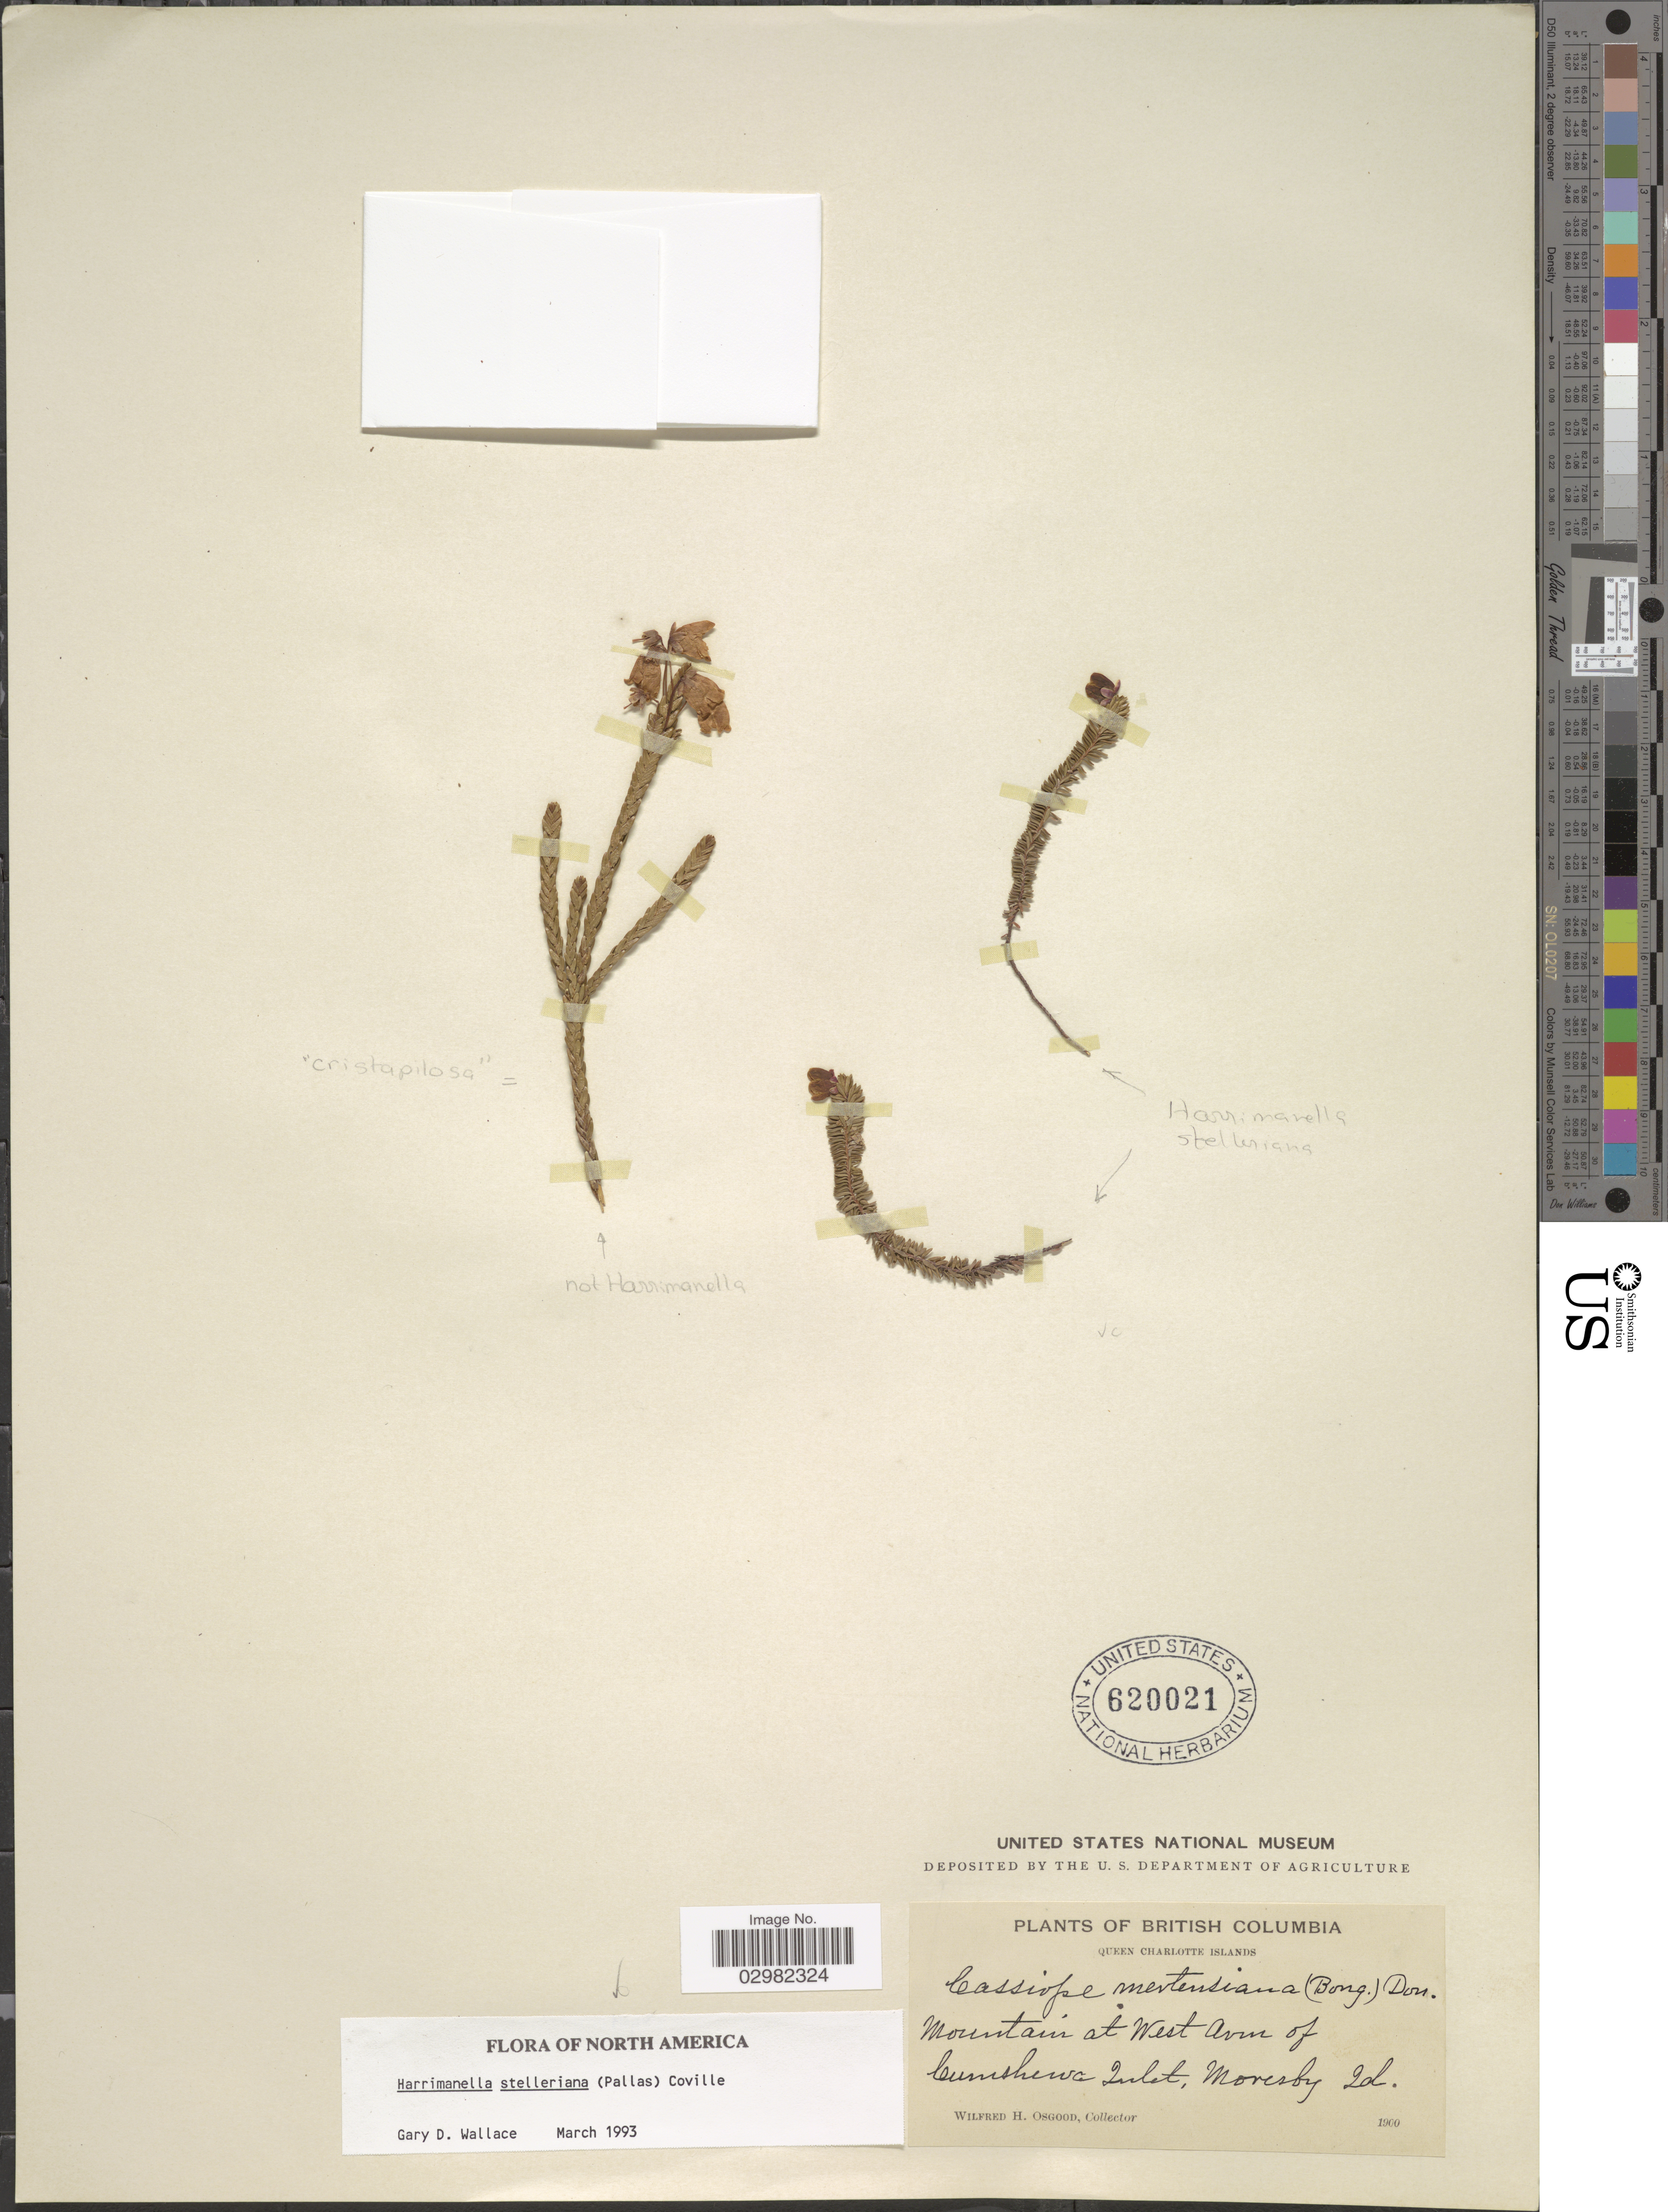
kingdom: Plantae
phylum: Tracheophyta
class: Magnoliopsida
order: Ericales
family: Ericaceae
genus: Harrimanella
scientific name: Harrimanella stelleriana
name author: (Pall.) Coville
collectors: W. Osgood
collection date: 1900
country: Canada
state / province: British Columbia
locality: Mountain at West Arm of Cumshewa Inlet, Moresby Id., Queen Charlotte Islands.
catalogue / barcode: US 620021